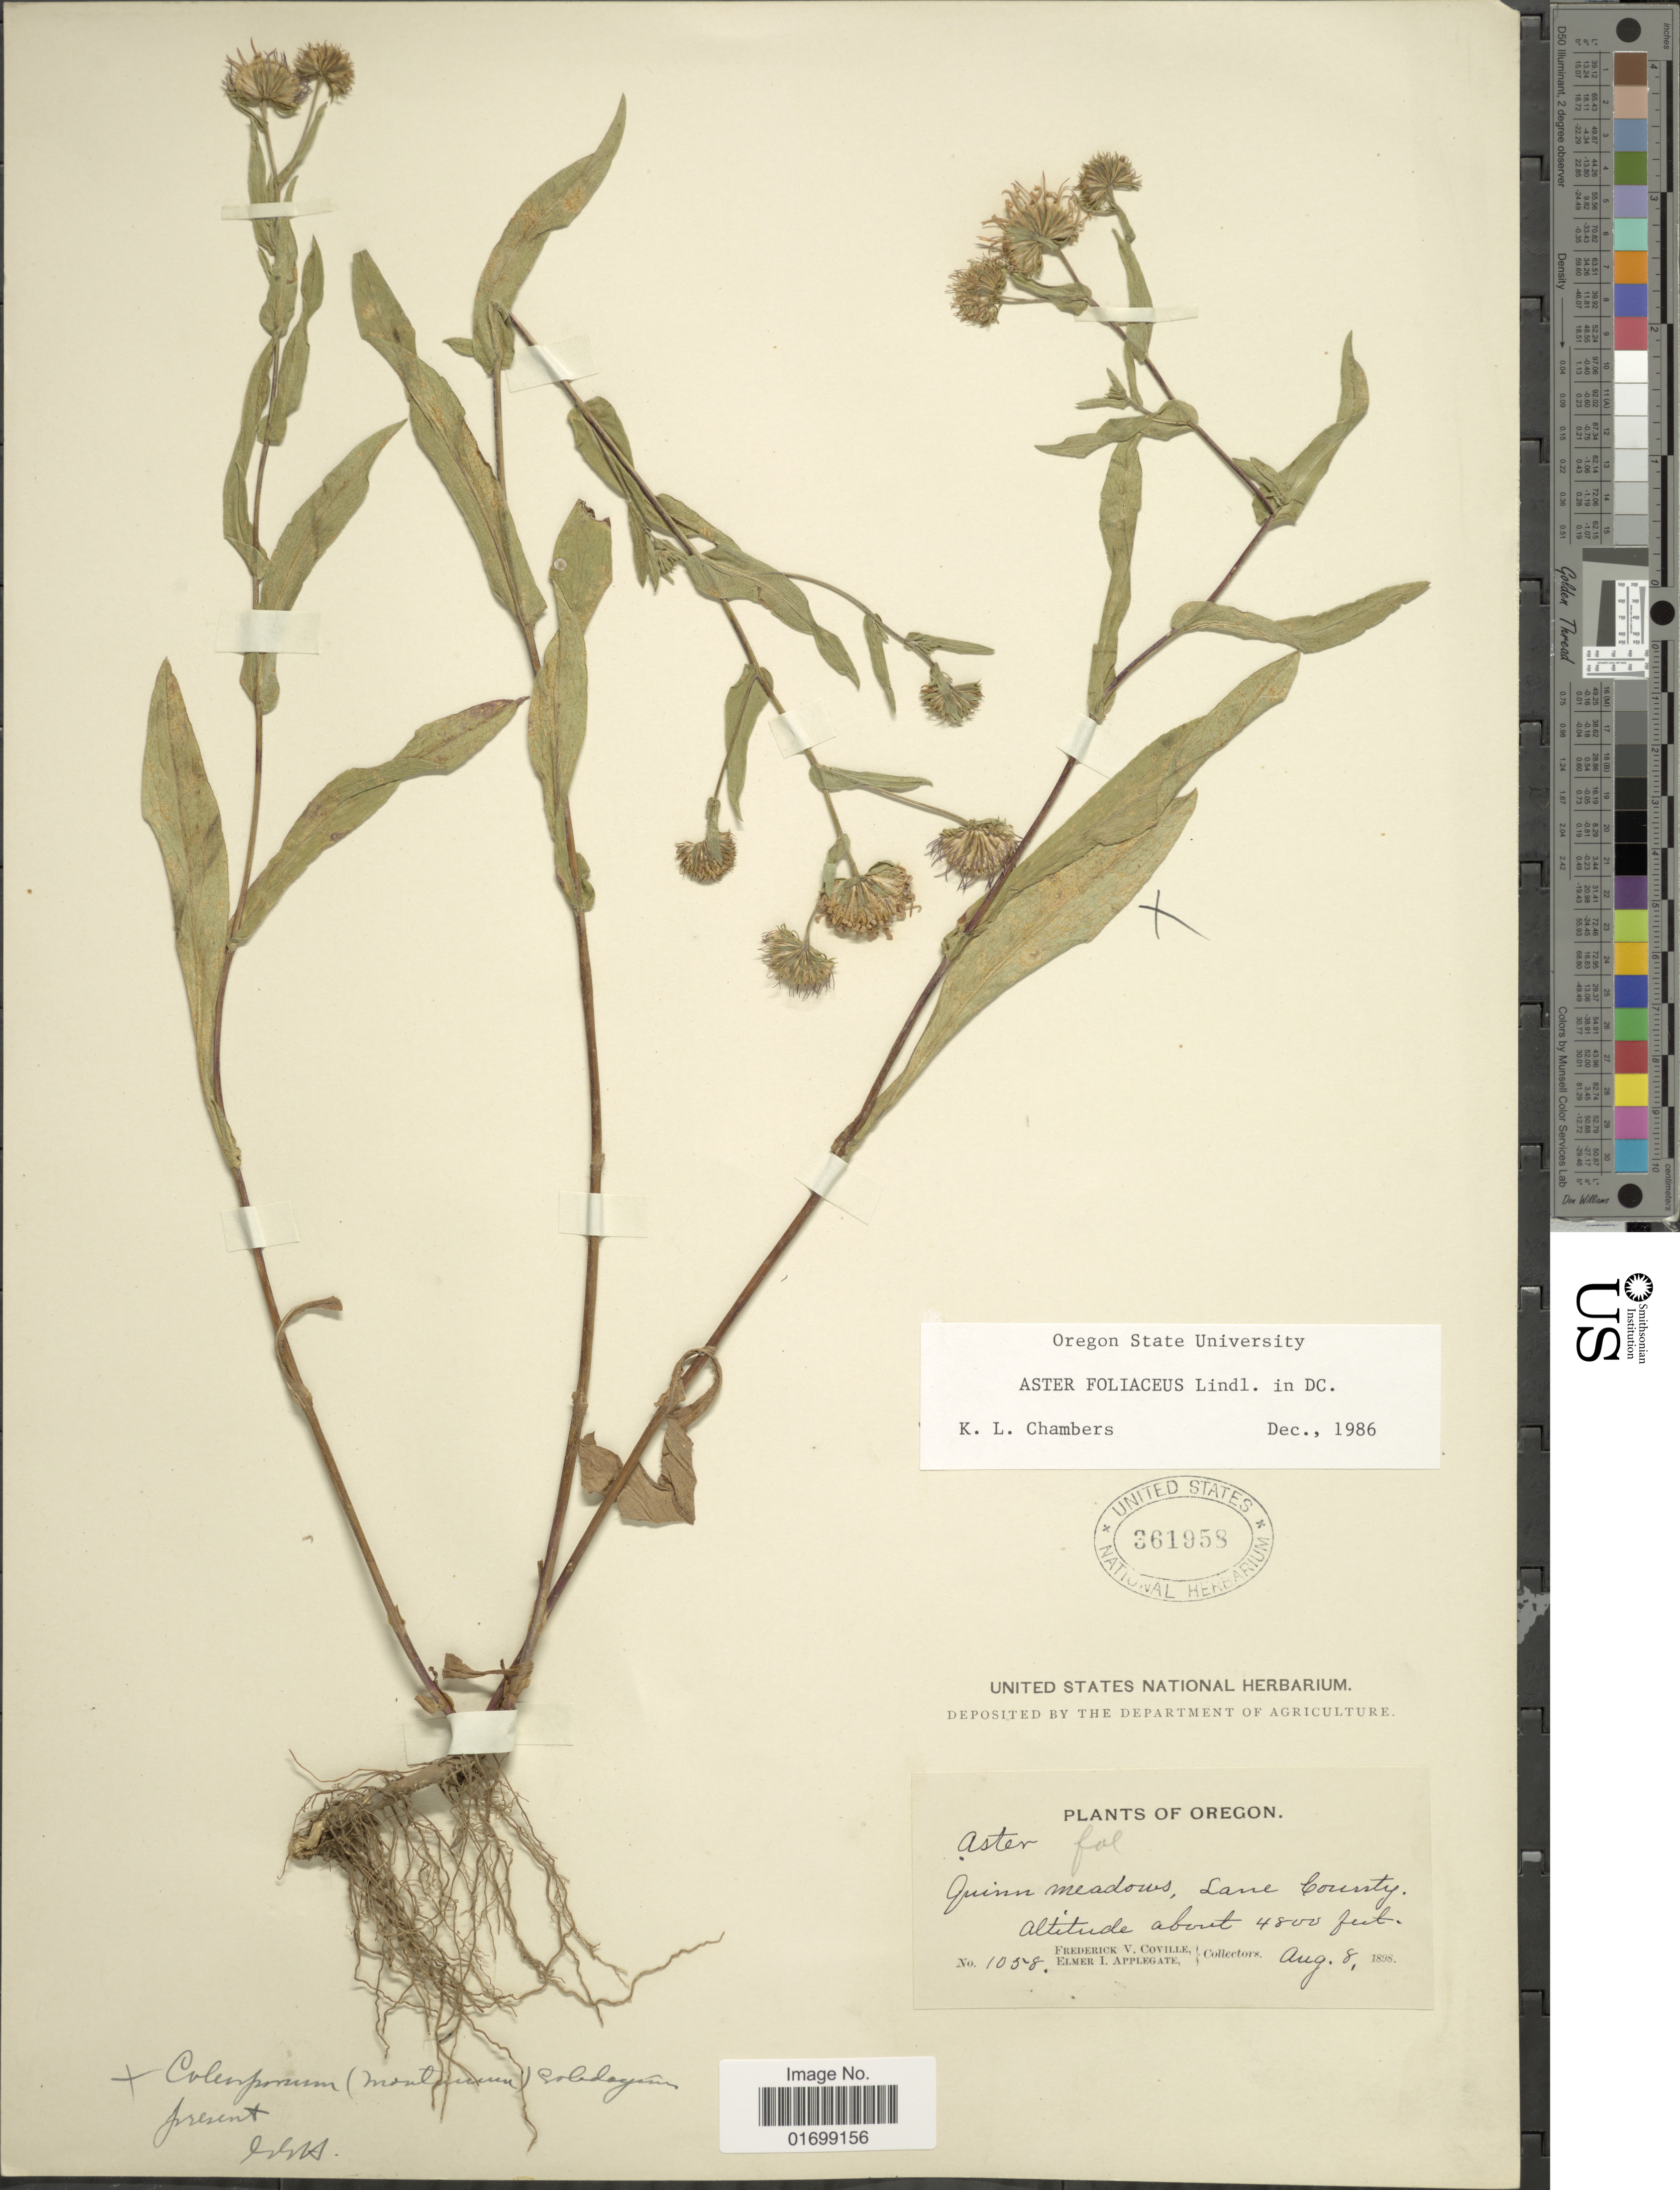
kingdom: Plantae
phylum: Tracheophyta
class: Magnoliopsida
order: Asterales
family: Asteraceae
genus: Symphyotrichum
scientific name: Symphyotrichum foliaceum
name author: (Lindl. ex DC.) G.L. Nesom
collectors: F. V. Coville & E. I. Applegate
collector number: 1058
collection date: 1898-08-08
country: United States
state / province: Oregon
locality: Grinn meadows, Lane County.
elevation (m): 1463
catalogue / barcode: US 361958